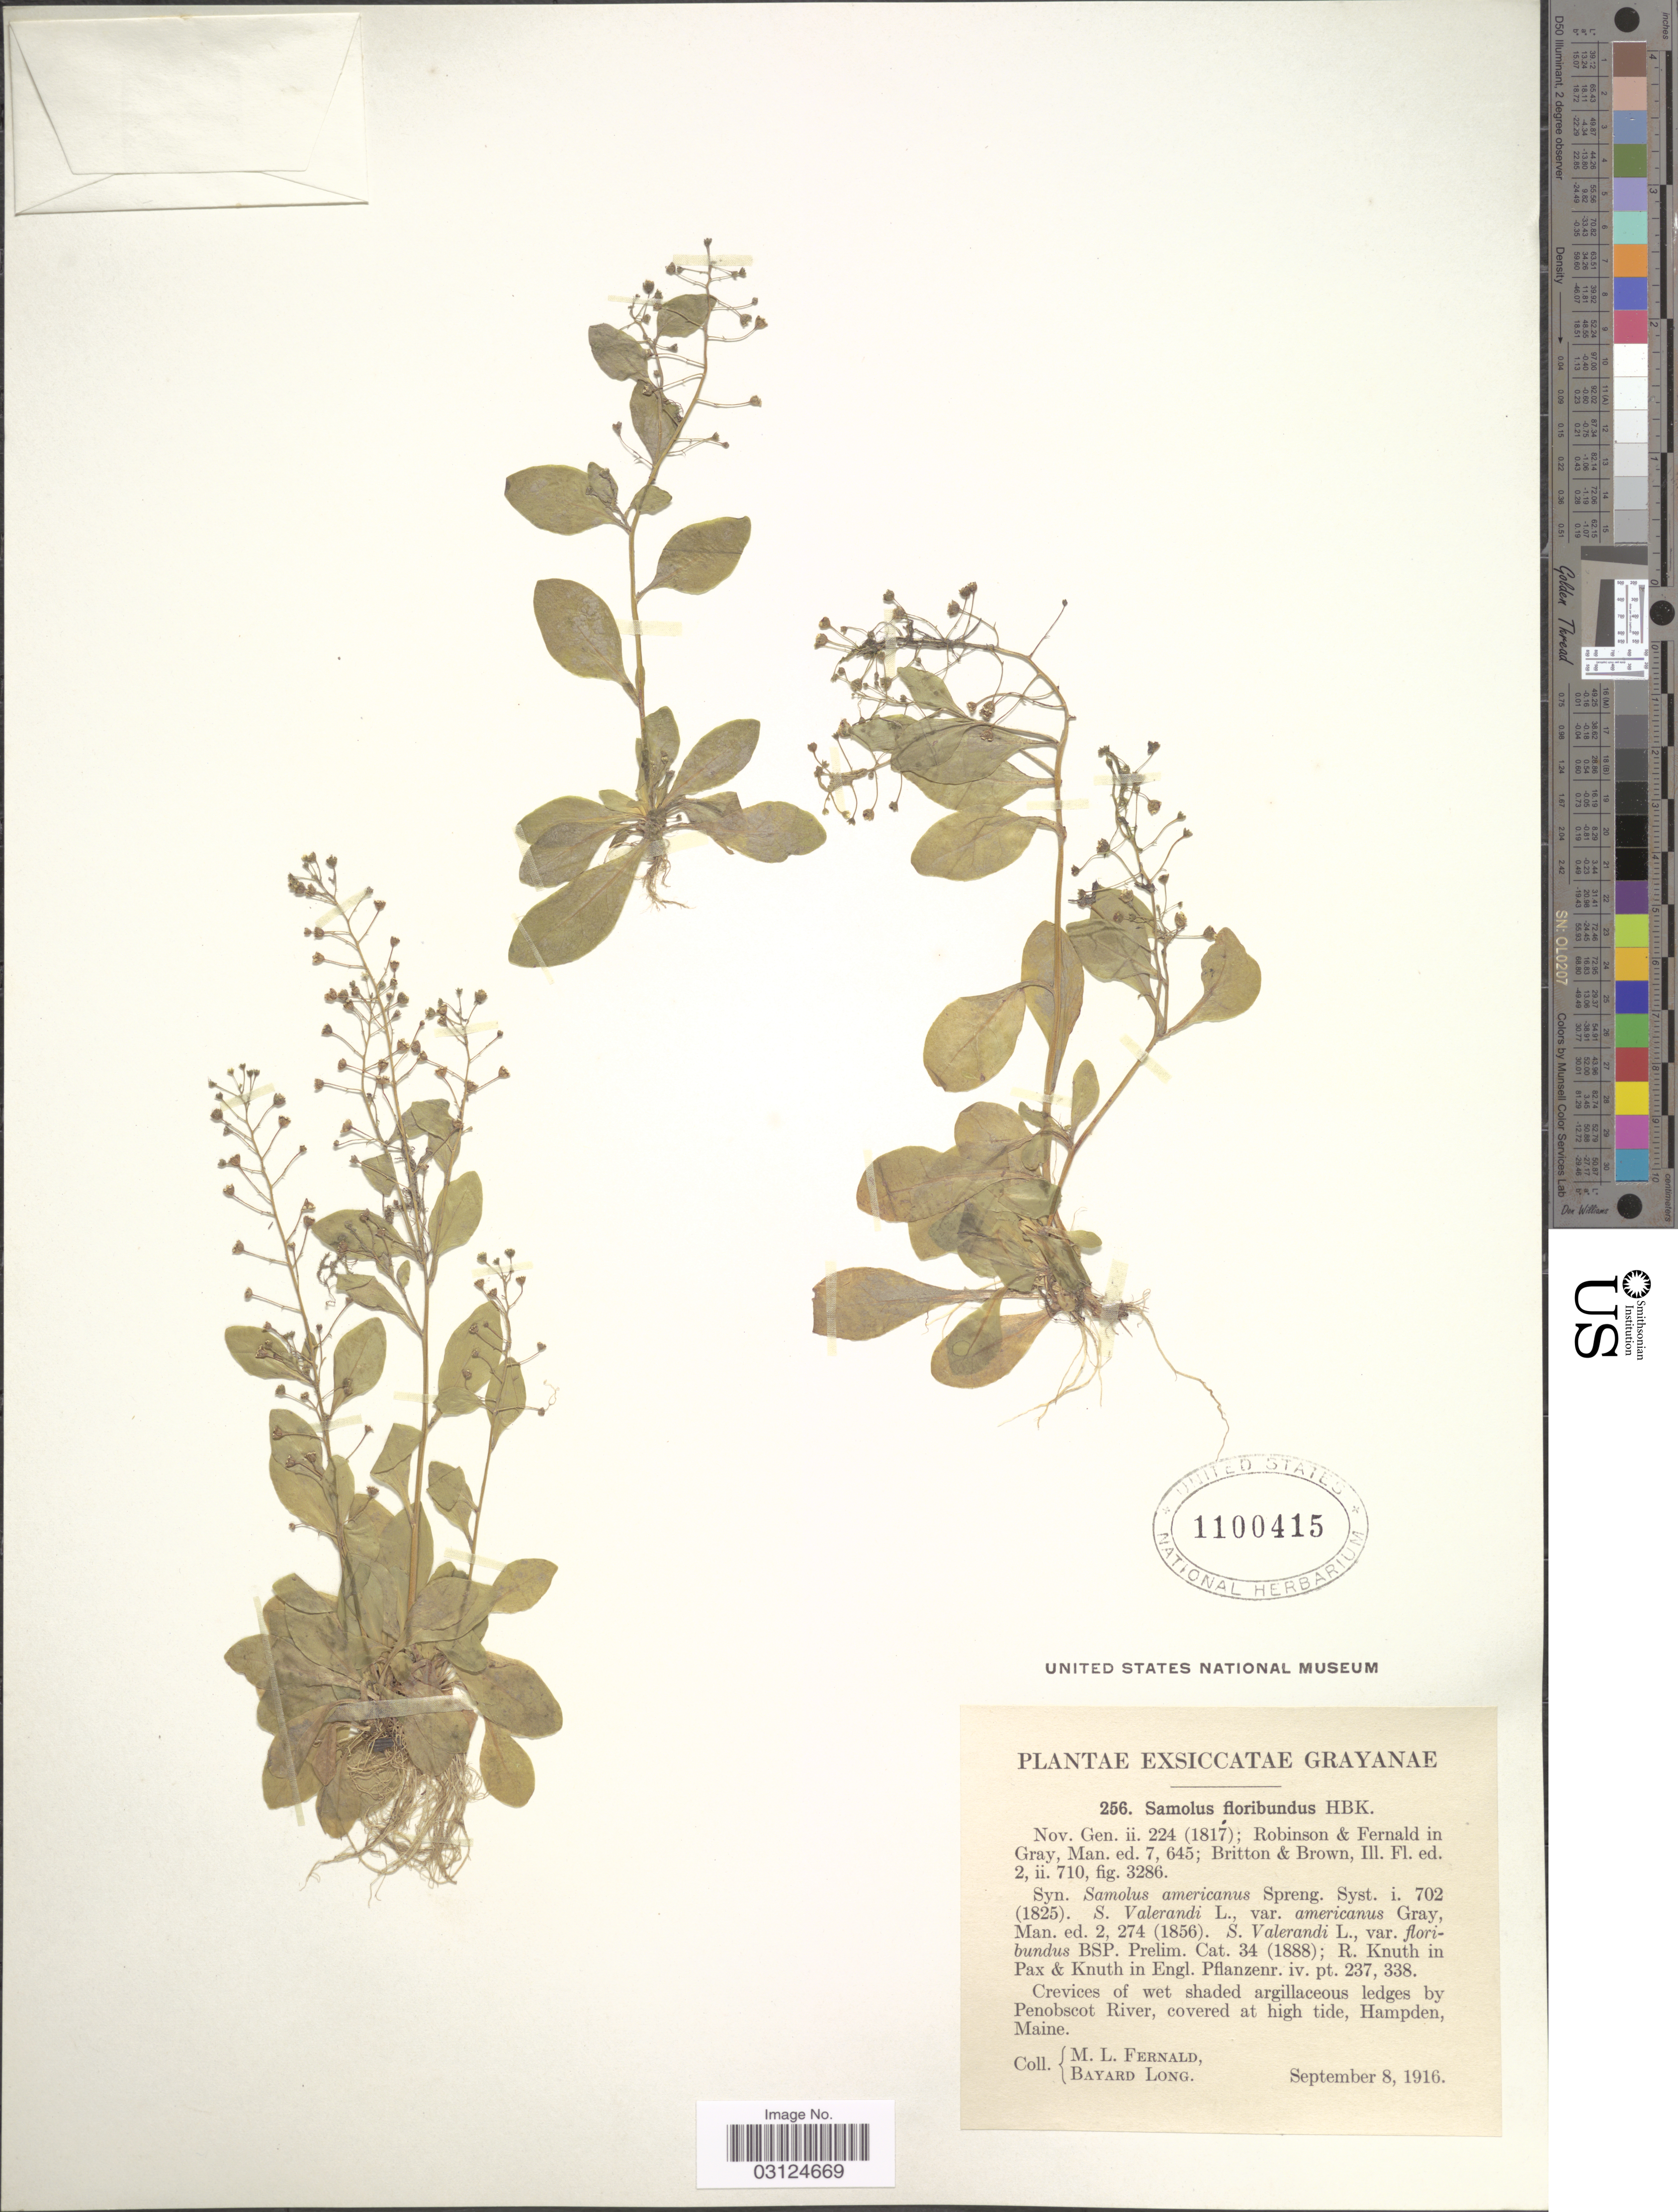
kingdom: Plantae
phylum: Tracheophyta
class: Magnoliopsida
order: Ericales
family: Primulaceae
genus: Samolus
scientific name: Samolus parviflorus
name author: Raf.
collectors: M. L. Fernald & B. Long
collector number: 256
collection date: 1916-09-08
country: United States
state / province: Maine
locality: Crevices of wet shaded argillaceous ledges by Penobscot River, covered at high tide, Hampden.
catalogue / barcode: US 1100415